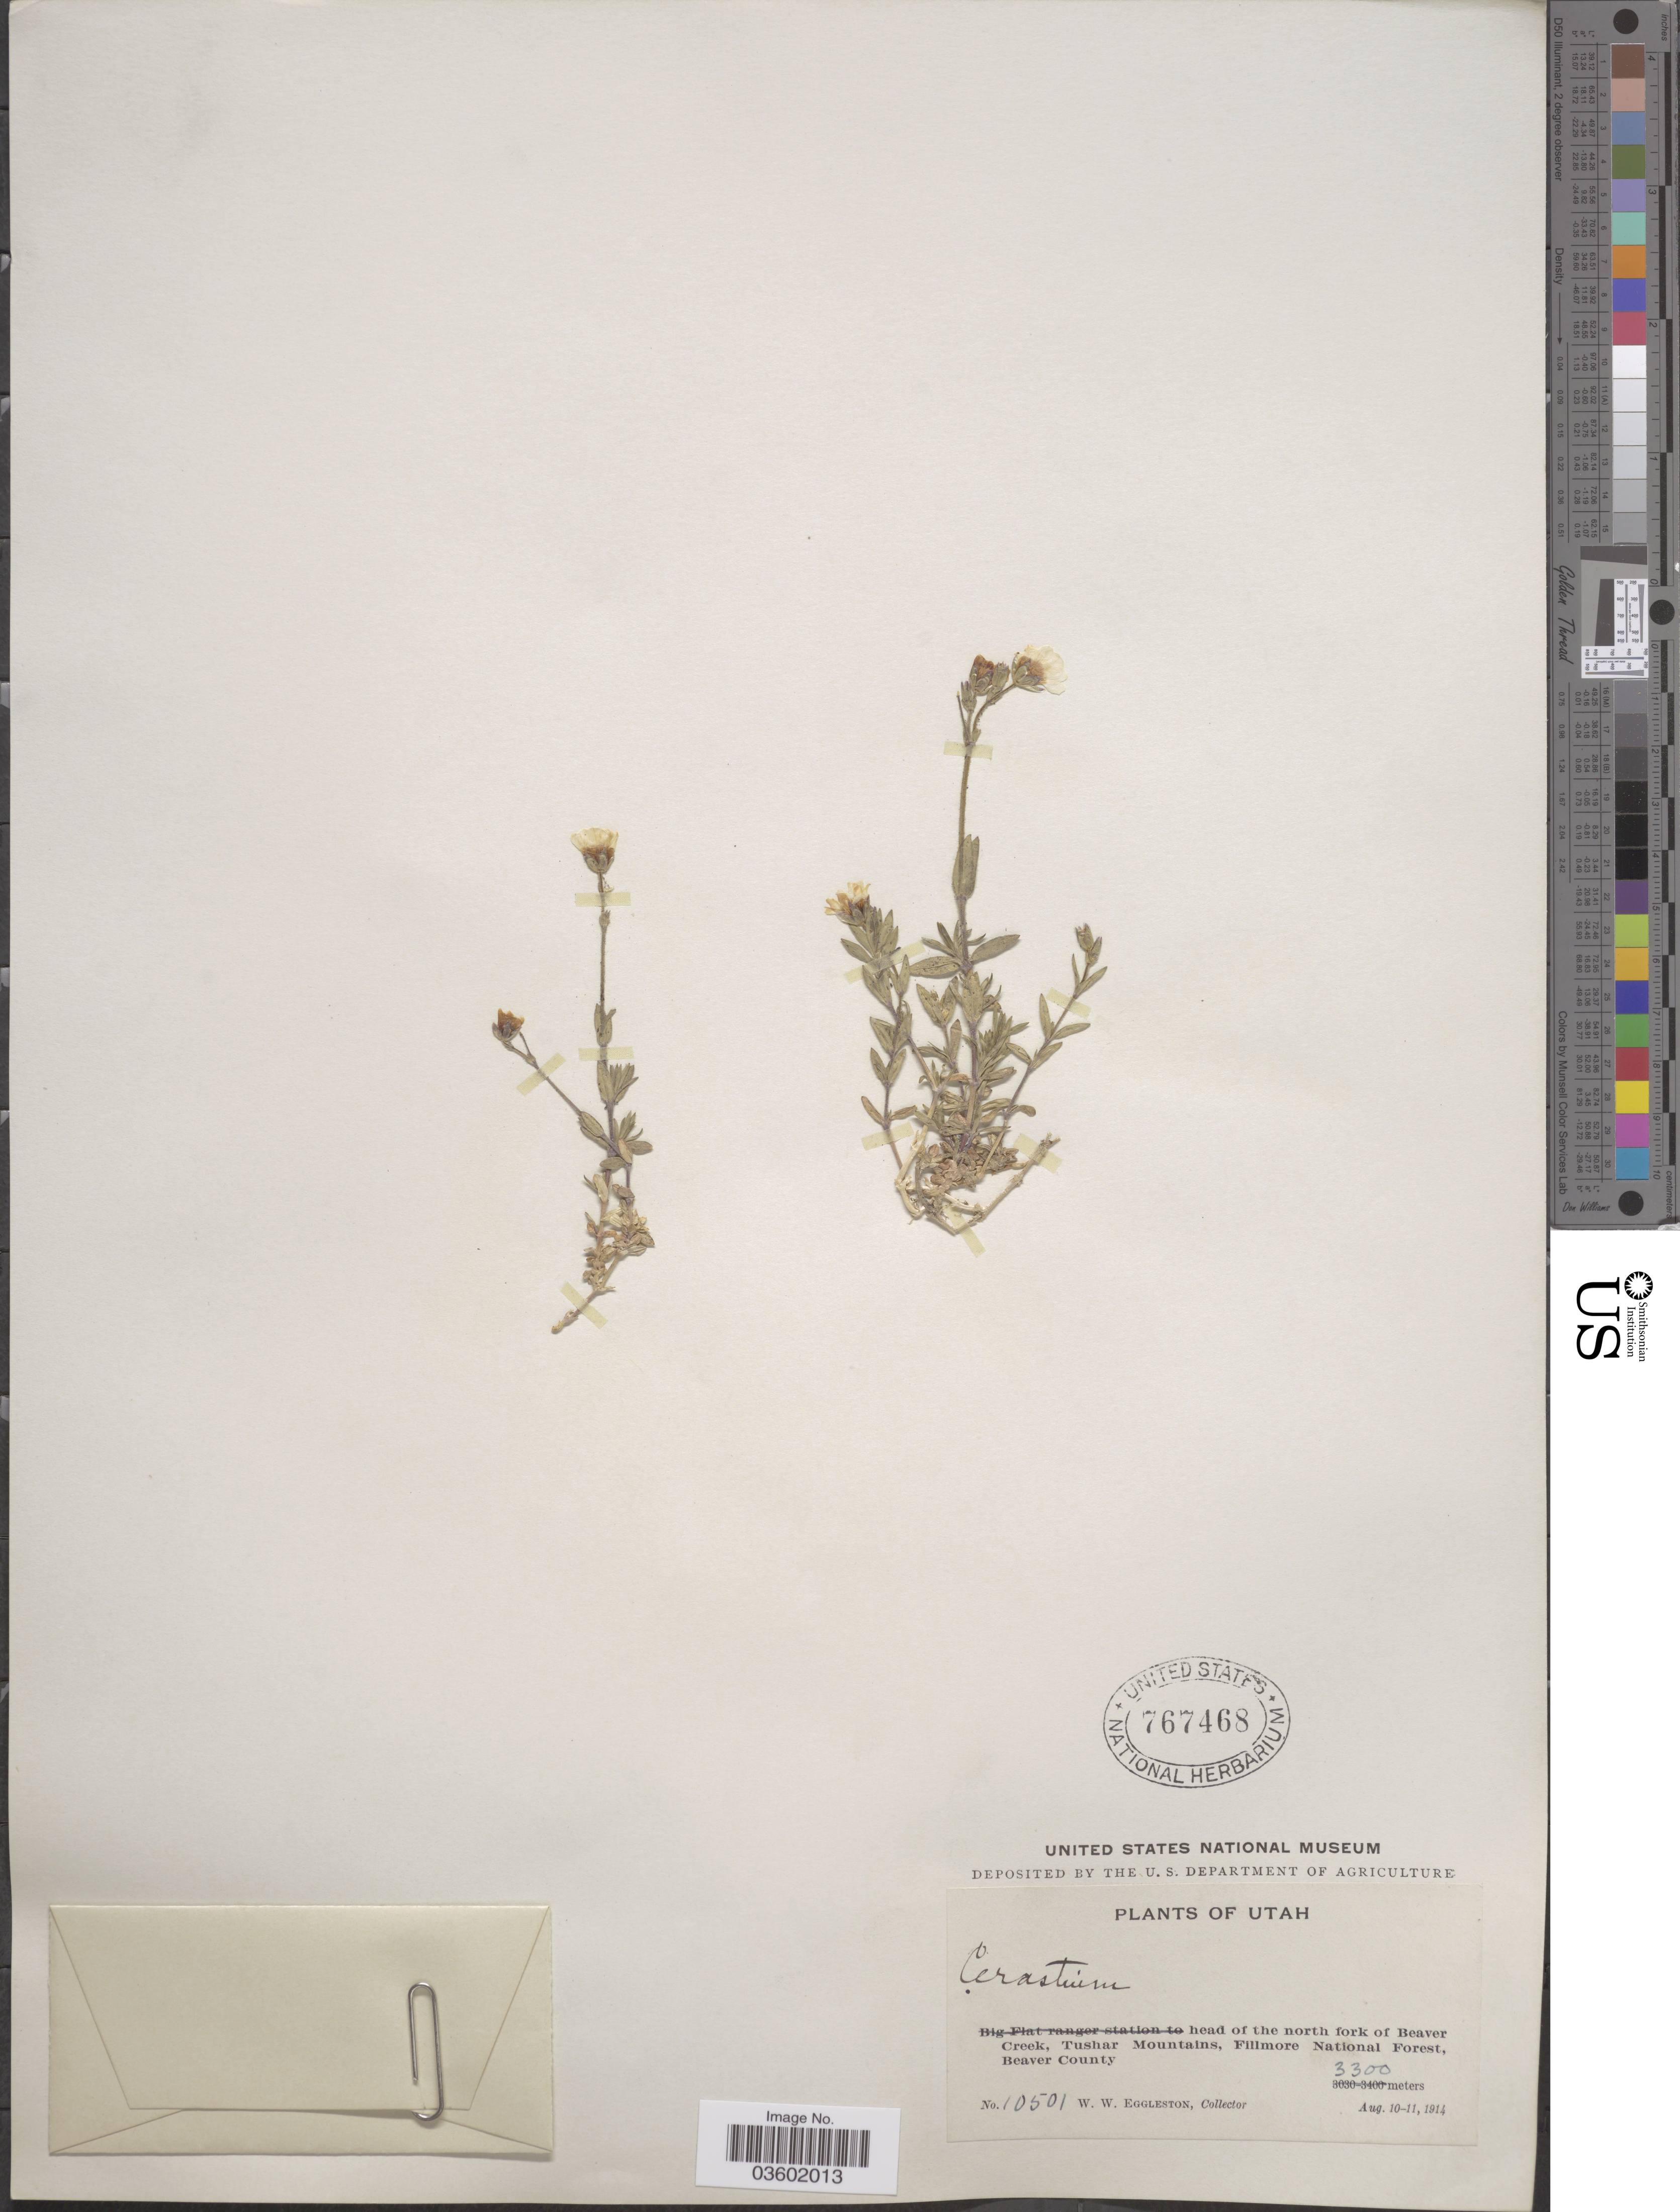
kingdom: Plantae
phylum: Tracheophyta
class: Magnoliopsida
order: Caryophyllales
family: Caryophyllaceae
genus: Cerastium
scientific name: Cerastium oreophilum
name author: Greene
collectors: W. W. Eggleston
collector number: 10501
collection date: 1914-08-10/1914-08-11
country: United States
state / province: Utah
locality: Head of the north fork of Beaver Creek, Tushar Mountains, Fillmore National Forest, Beaver County.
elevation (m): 3300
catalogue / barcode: US 767468